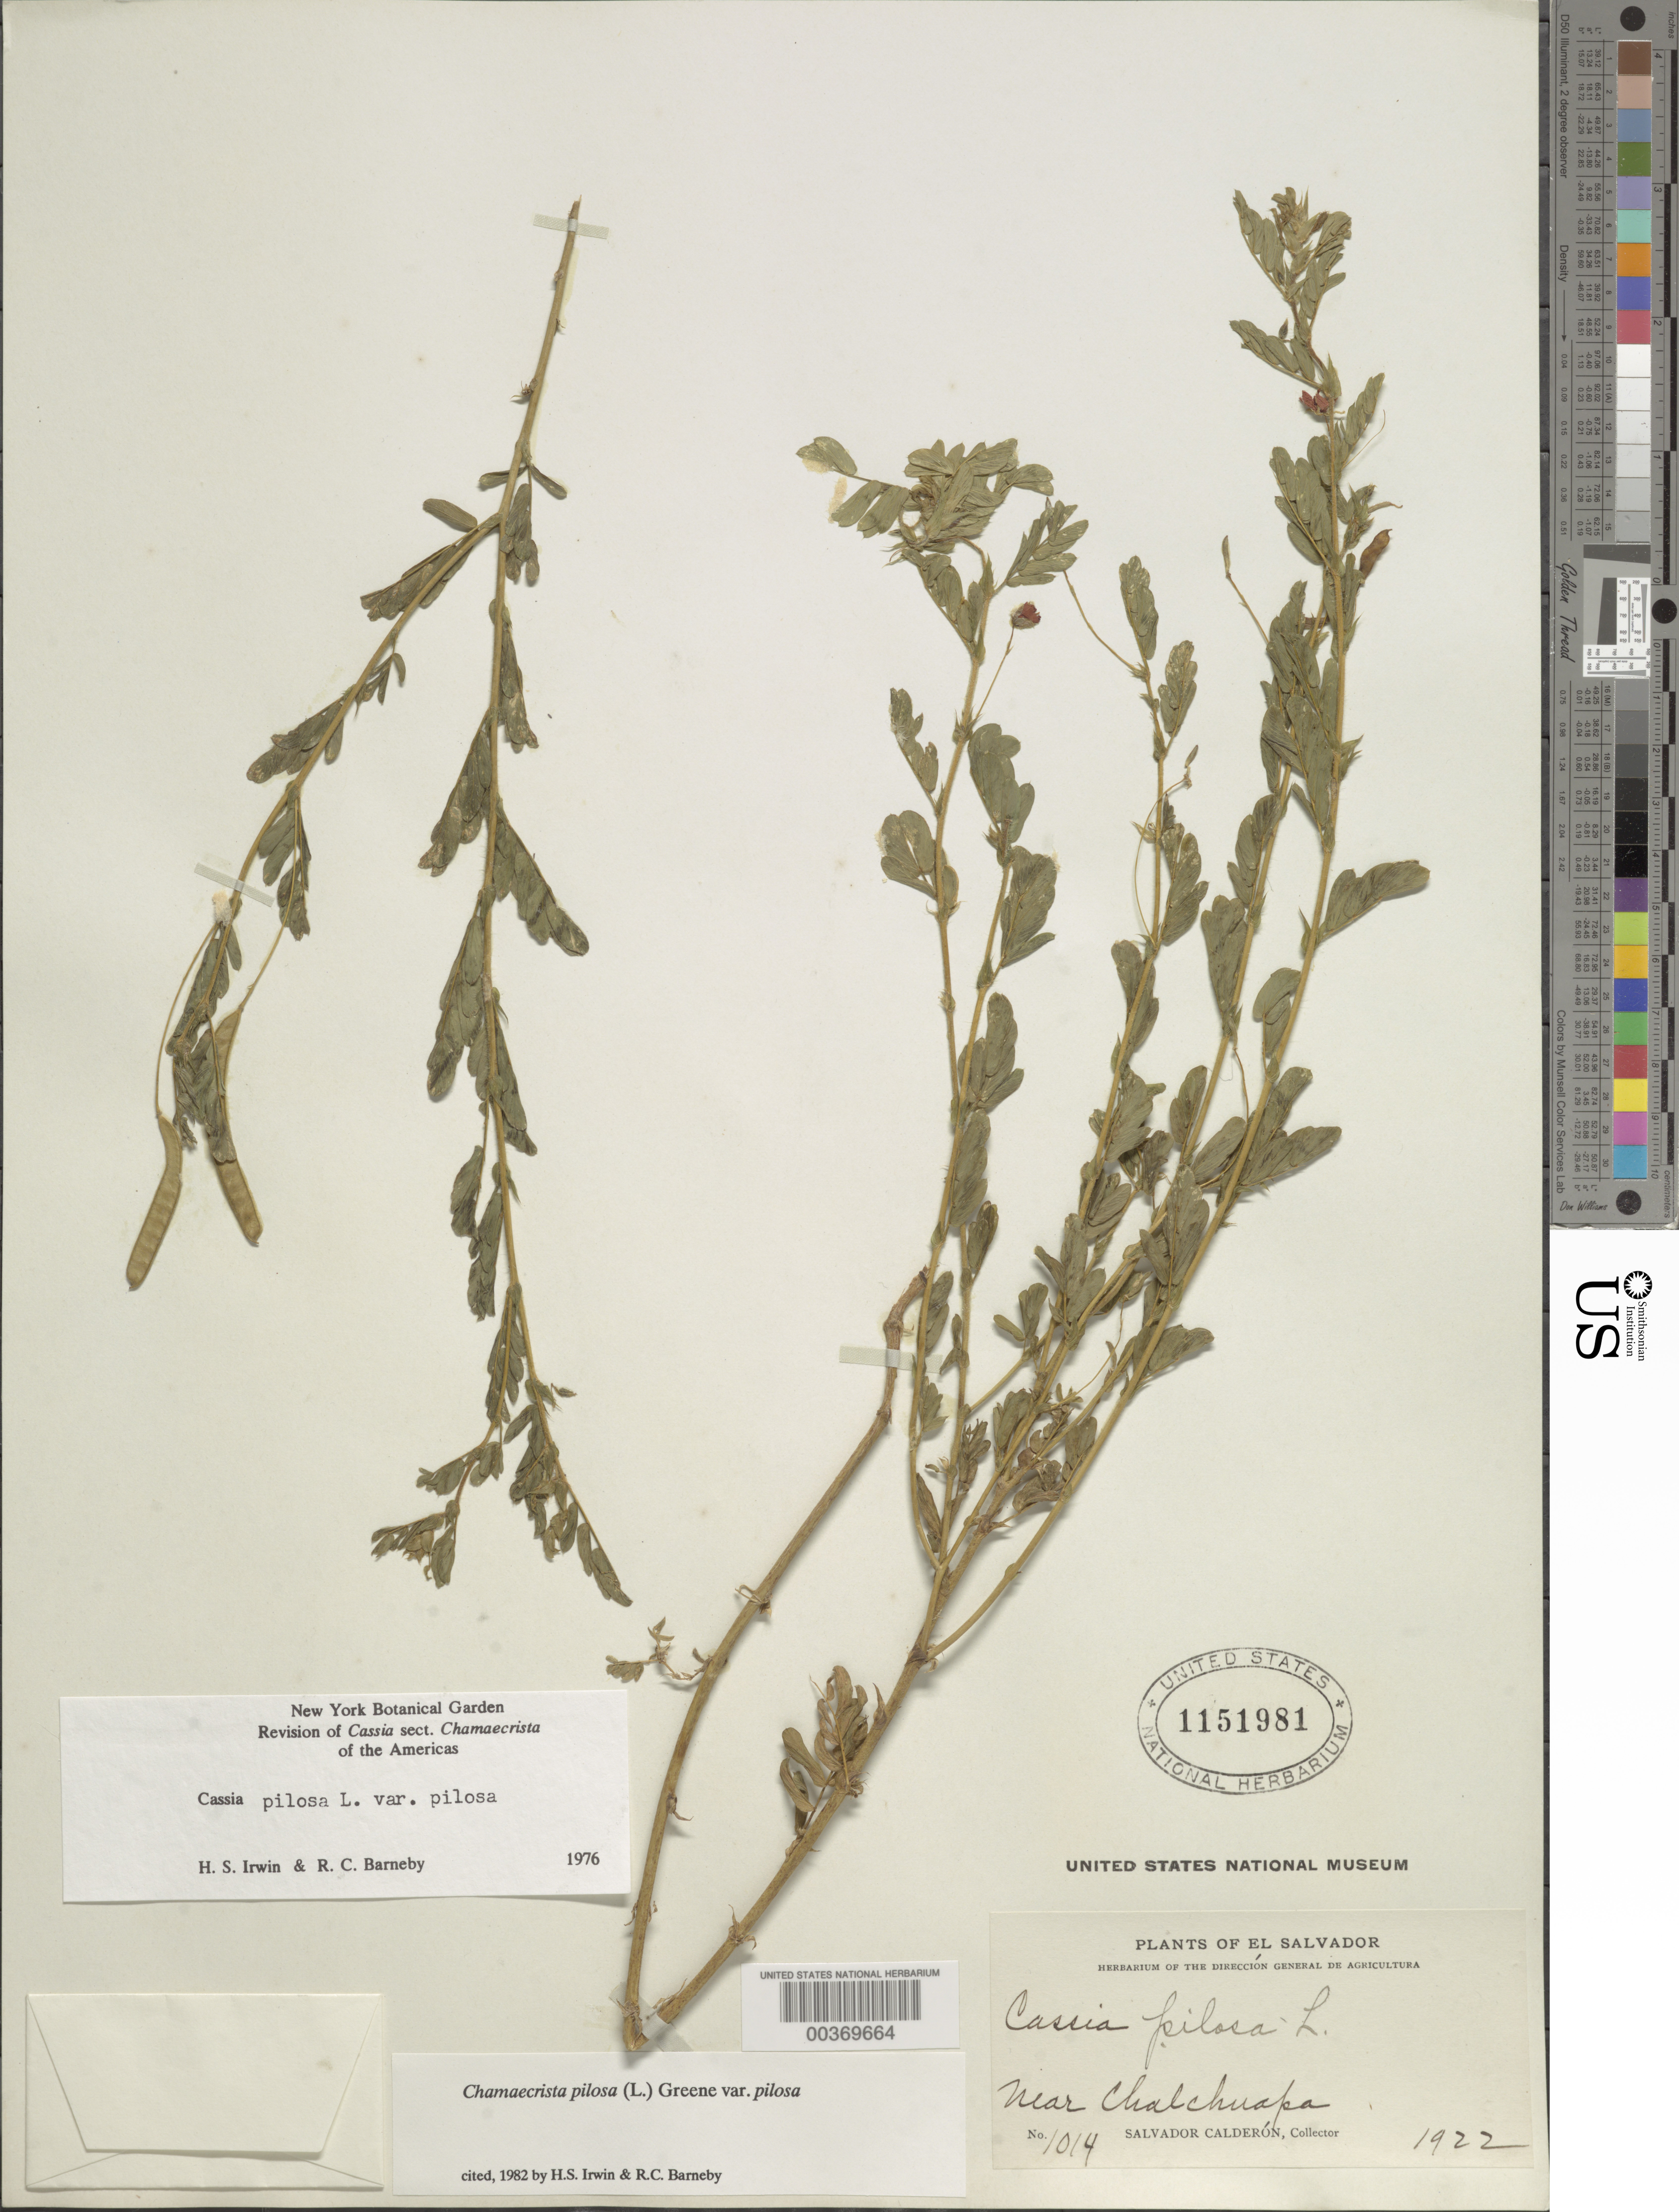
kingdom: Plantae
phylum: Tracheophyta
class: Magnoliopsida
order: Fabales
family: Fabaceae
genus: Chamaecrista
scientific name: Chamaecrista pilosa var. pilosa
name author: (L.) Greene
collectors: S. Calderón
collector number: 1014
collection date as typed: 1922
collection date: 1922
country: El Salvador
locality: Near chalchuapa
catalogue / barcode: US 1151981